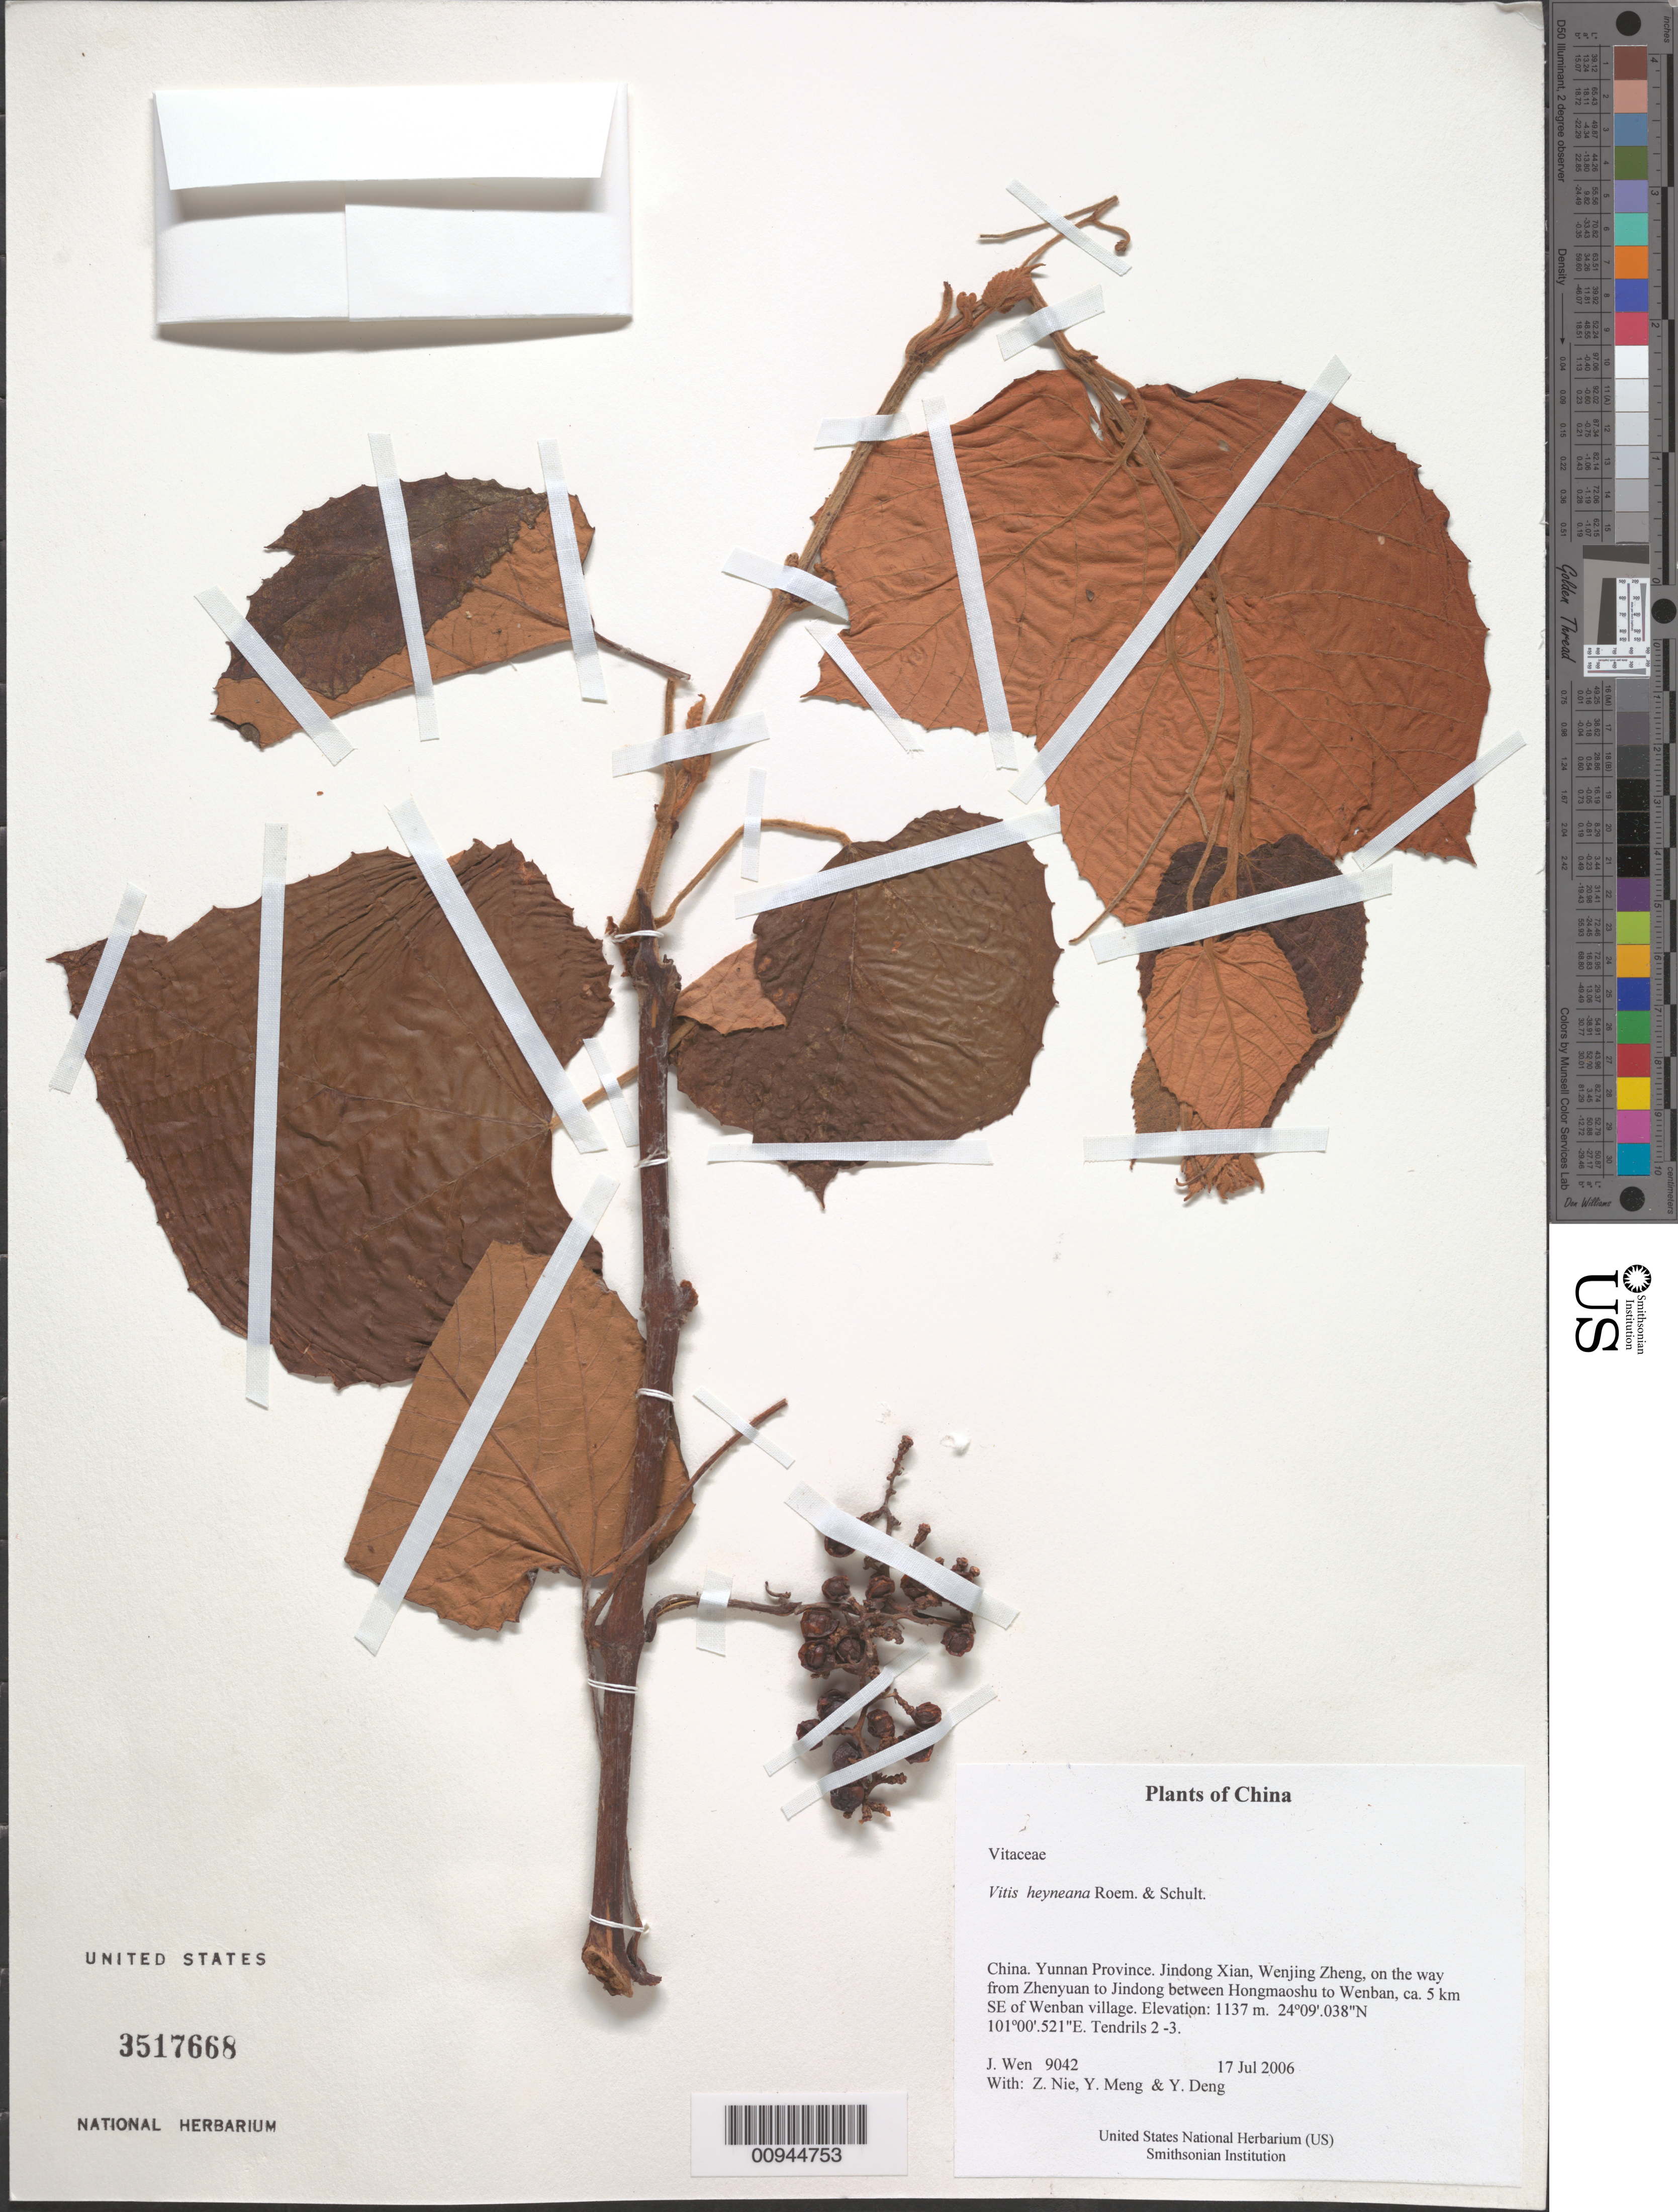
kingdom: Plantae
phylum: Tracheophyta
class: Magnoliopsida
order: Vitales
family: Vitaceae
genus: Vitis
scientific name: Vitis heyneana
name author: A. Roem. & Schult.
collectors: J. Wen, Z. Nie, Y. Meng & Y. Deng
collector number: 9042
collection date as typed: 17 Jul 2006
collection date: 2006-07-17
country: China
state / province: Yunnan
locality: Yunnan Province. Jindong Xian, Wenjing Zheng, on the way from Zhenyuan to Jindong between Hongmaoshu to Wenban, ca. 5 km SE of Wenban village.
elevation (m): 1137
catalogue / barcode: US 3517668